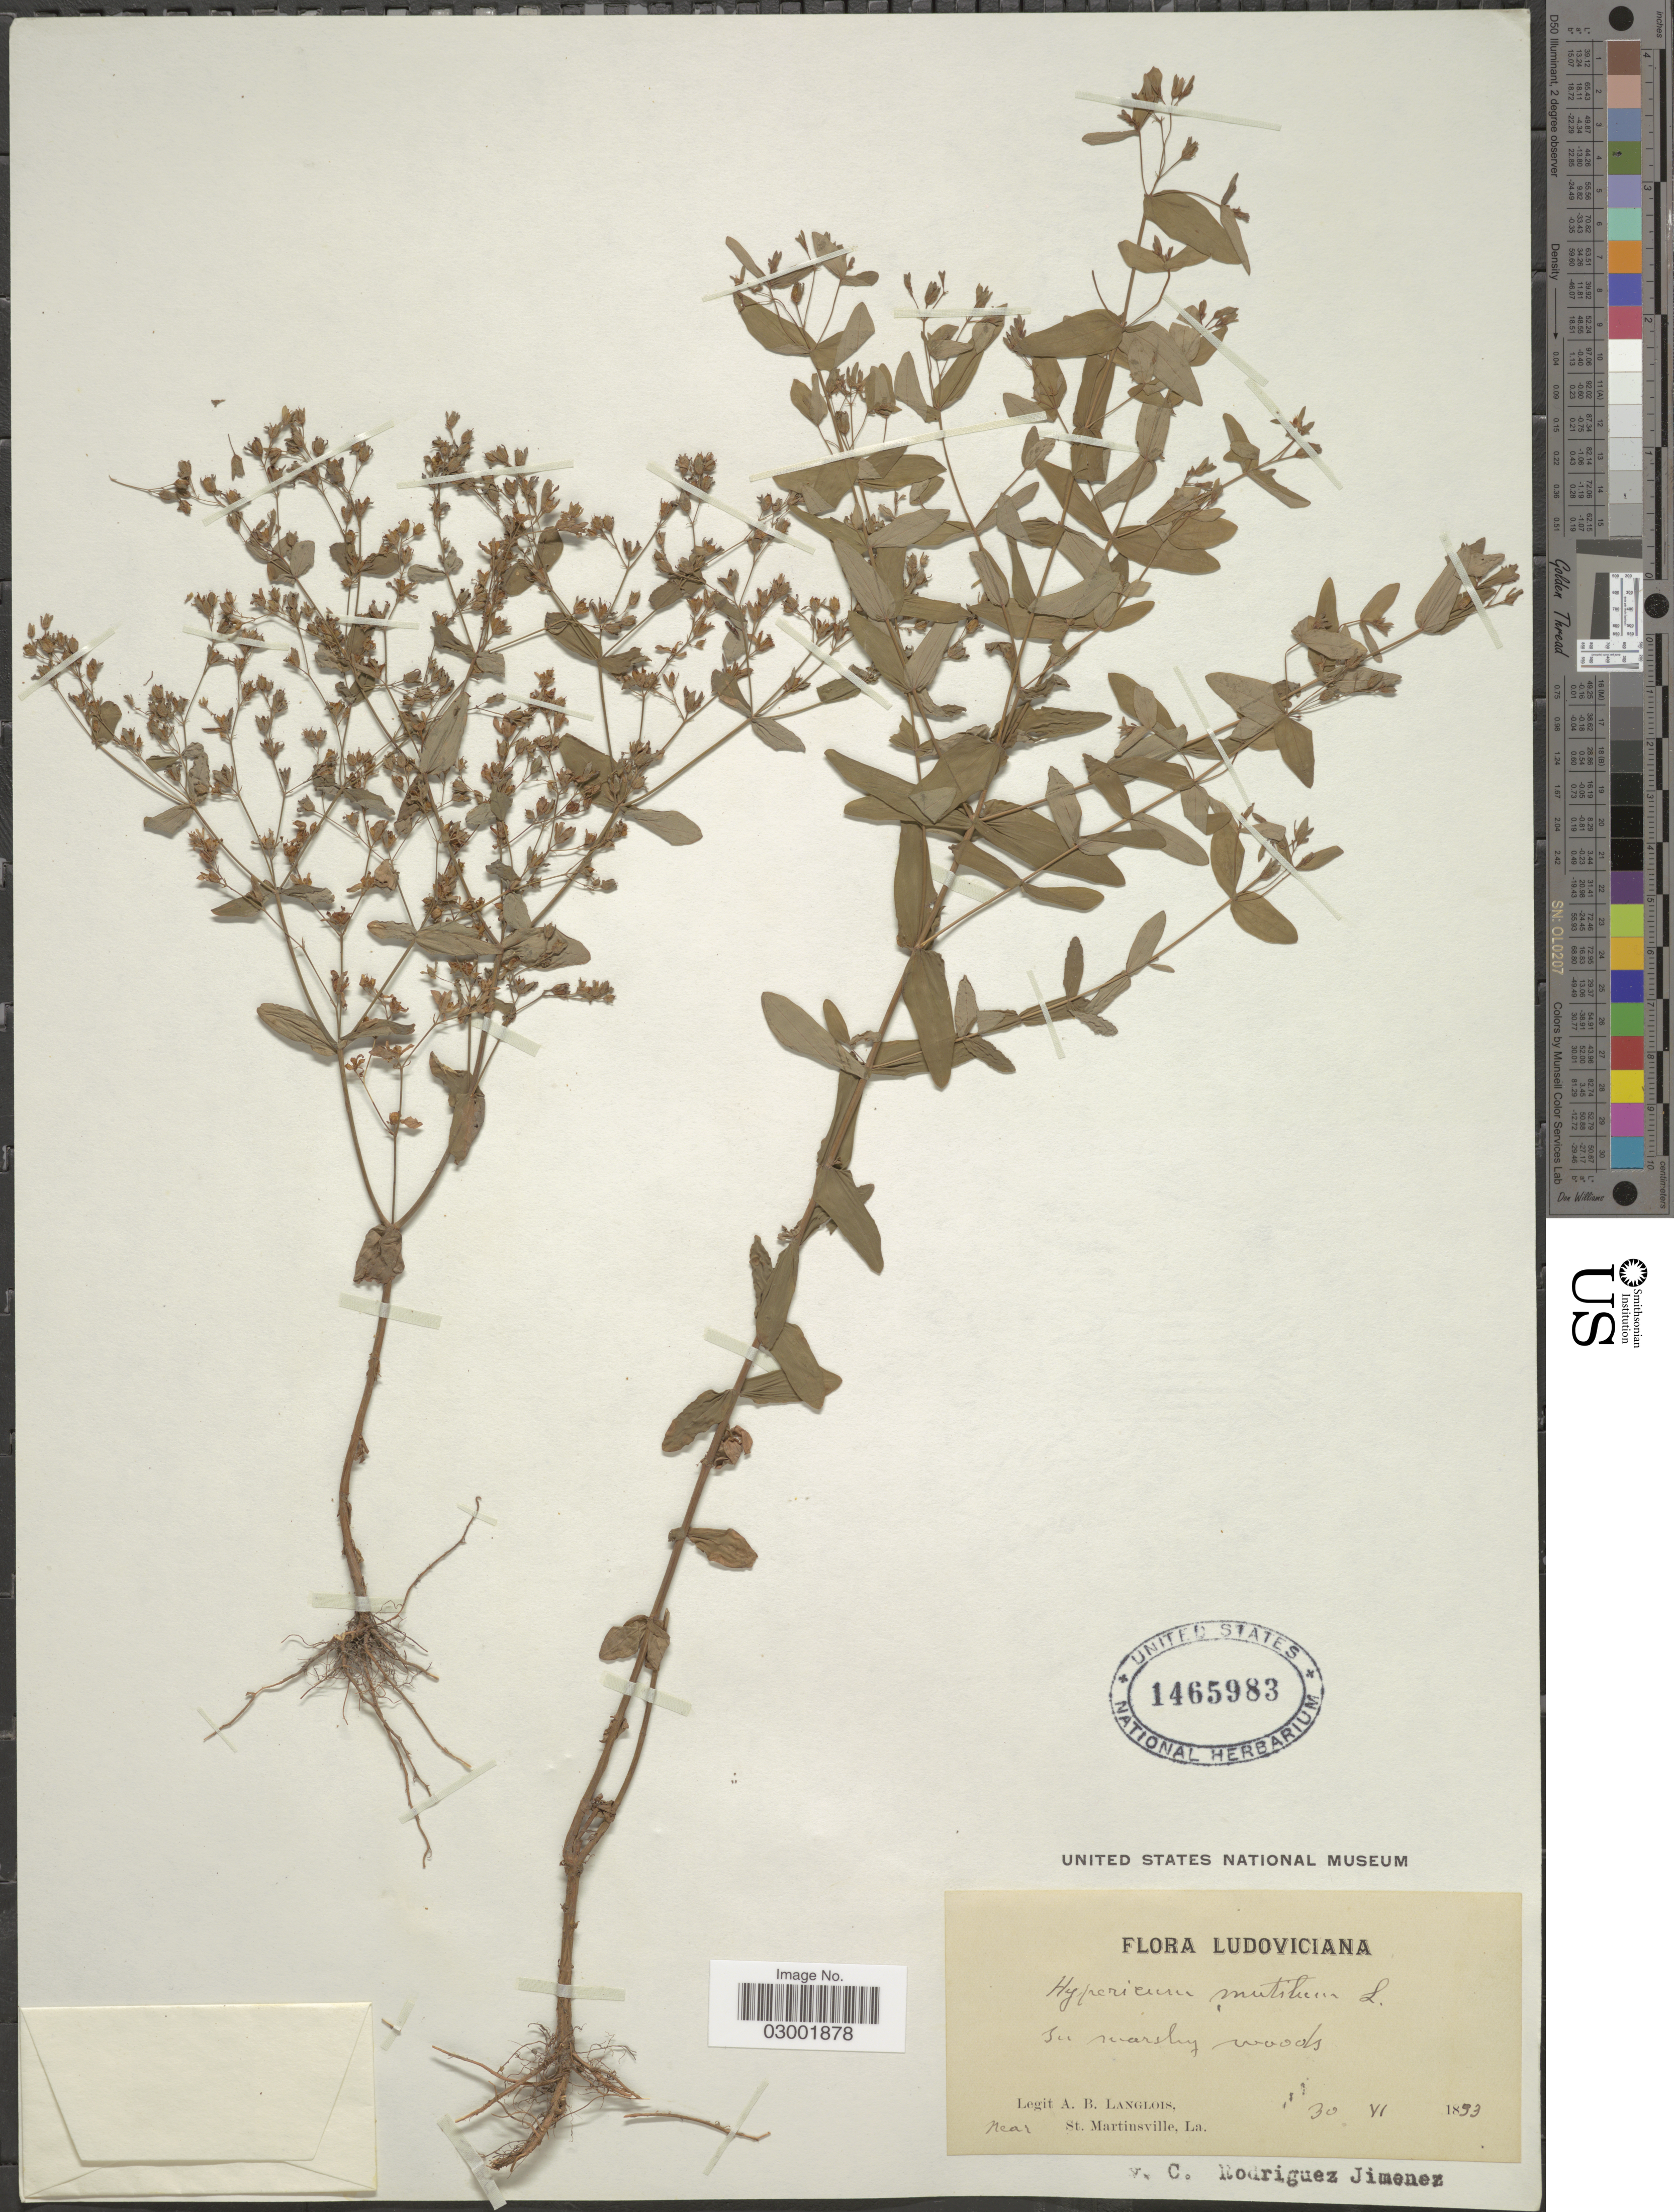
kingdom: Plantae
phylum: Tracheophyta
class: Magnoliopsida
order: Malpighiales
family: Hypericaceae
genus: Hypericum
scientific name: Hypericum mutilum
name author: L.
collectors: A. Langlois & C. Rodríguez Jiménez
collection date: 1893-06-30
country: United States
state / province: Louisiana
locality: Near St. Martinsville.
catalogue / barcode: US 1465983